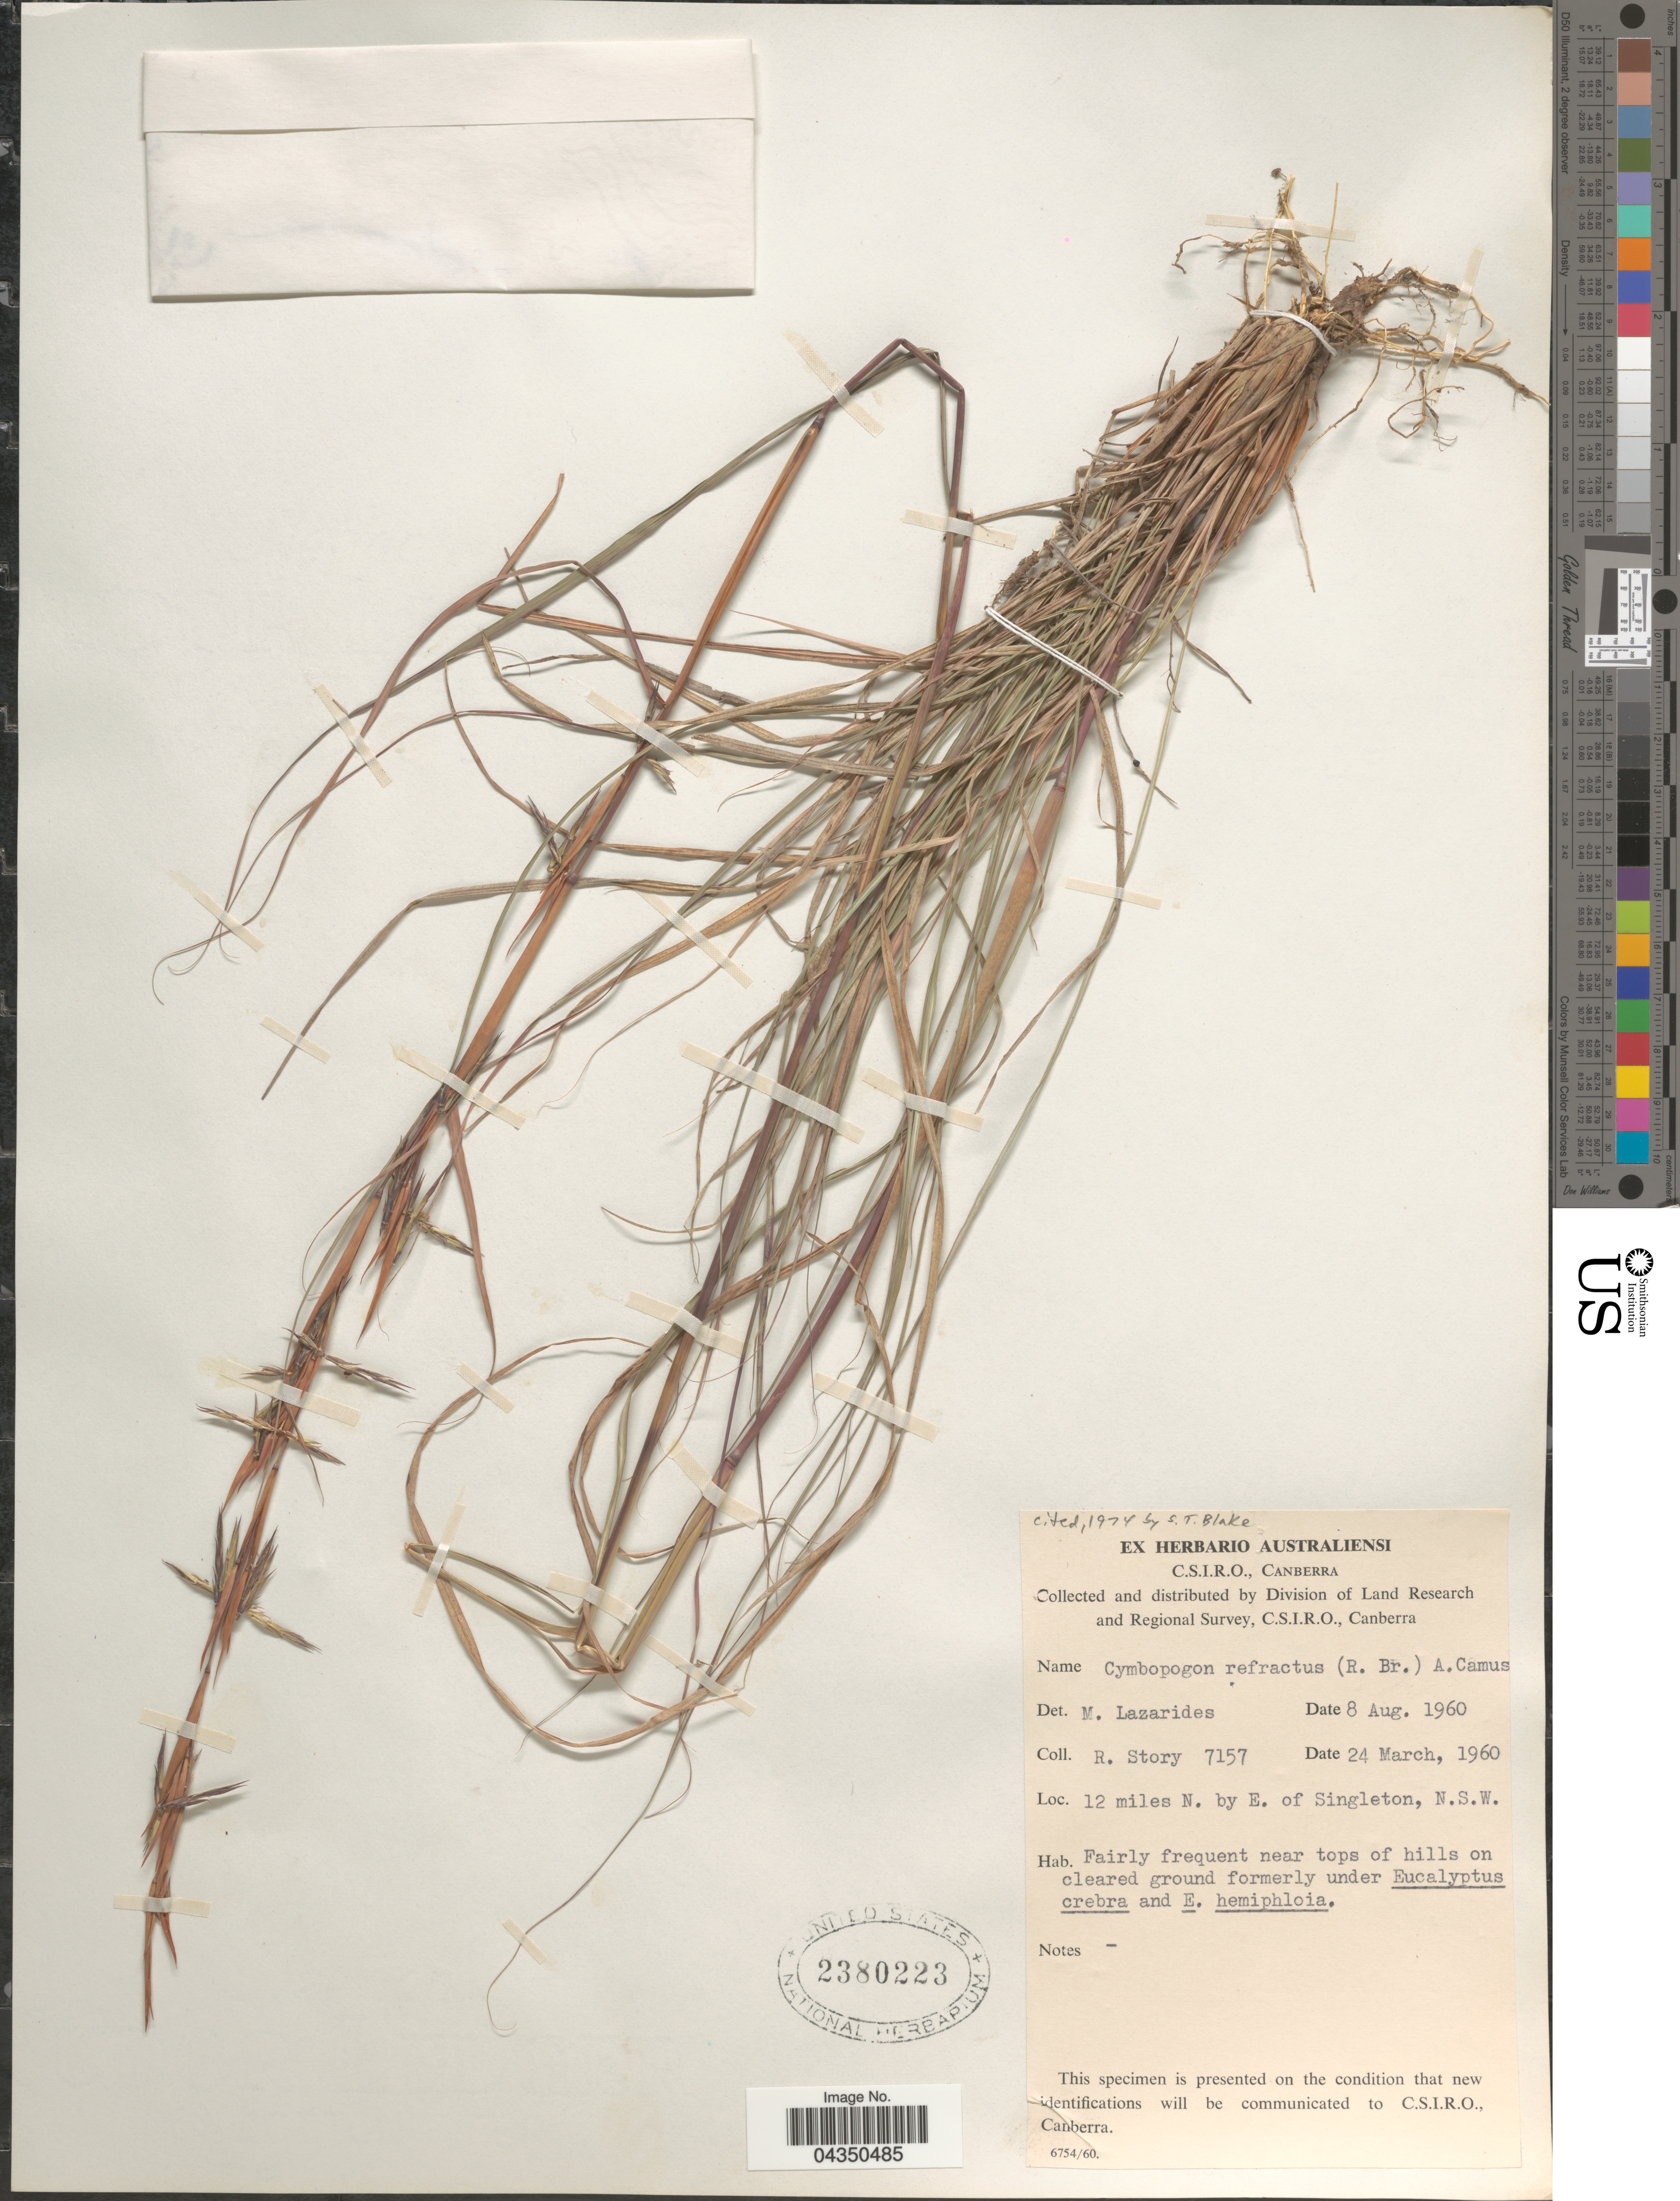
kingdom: Plantae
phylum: Tracheophyta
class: Liliopsida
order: Poales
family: Poaceae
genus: Cymbopogon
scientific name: Cymbopogon refractus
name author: (R. Br.) A. Camus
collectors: R. Story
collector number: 7157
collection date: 1960-03-24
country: Australia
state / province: New South Wales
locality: Division of Land Research and Regional Survey. 12 miles N. by E. of Singleton.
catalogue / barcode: US 2380223